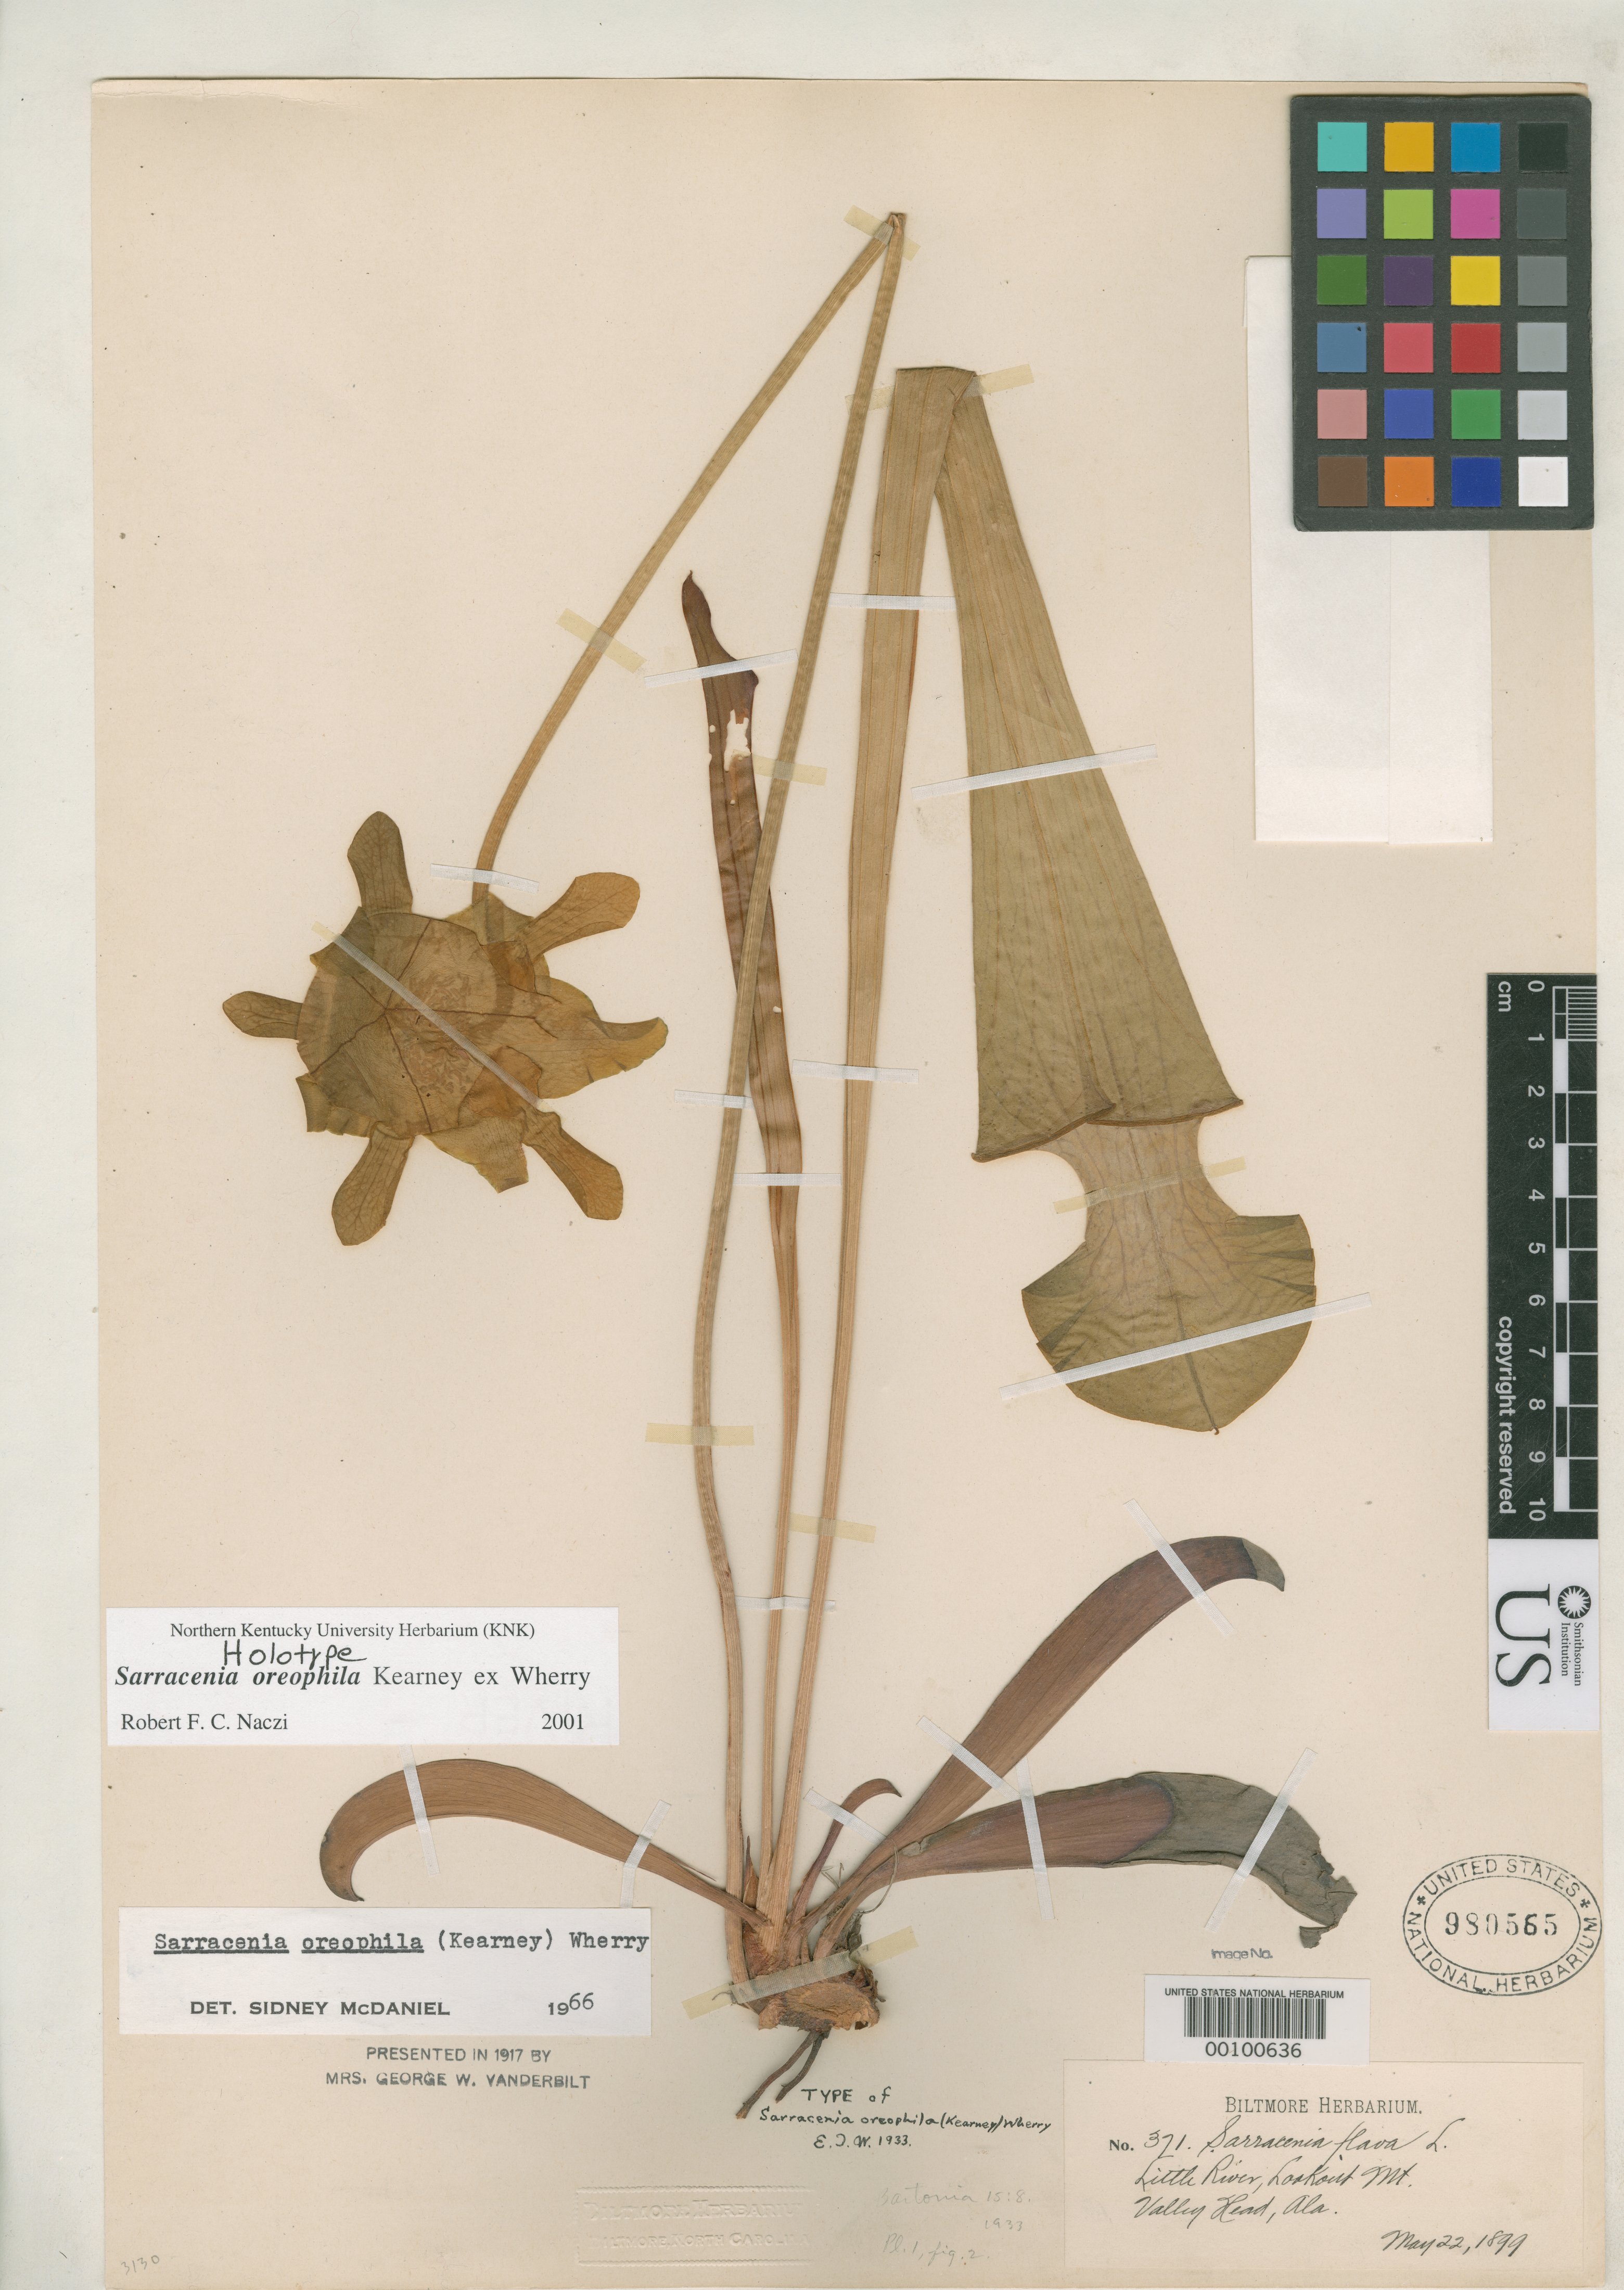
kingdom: Plantae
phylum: Tracheophyta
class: Magnoliopsida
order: Ericales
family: Sarraceniaceae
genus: Sarracenia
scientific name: Sarracenia oreophila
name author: Kearney ex Wherry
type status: Holotype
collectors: ex herb. Biltmore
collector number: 371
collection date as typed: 22 May 1899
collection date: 1899-05-22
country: United States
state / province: Alabama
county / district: De Kalb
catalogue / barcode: US 980565